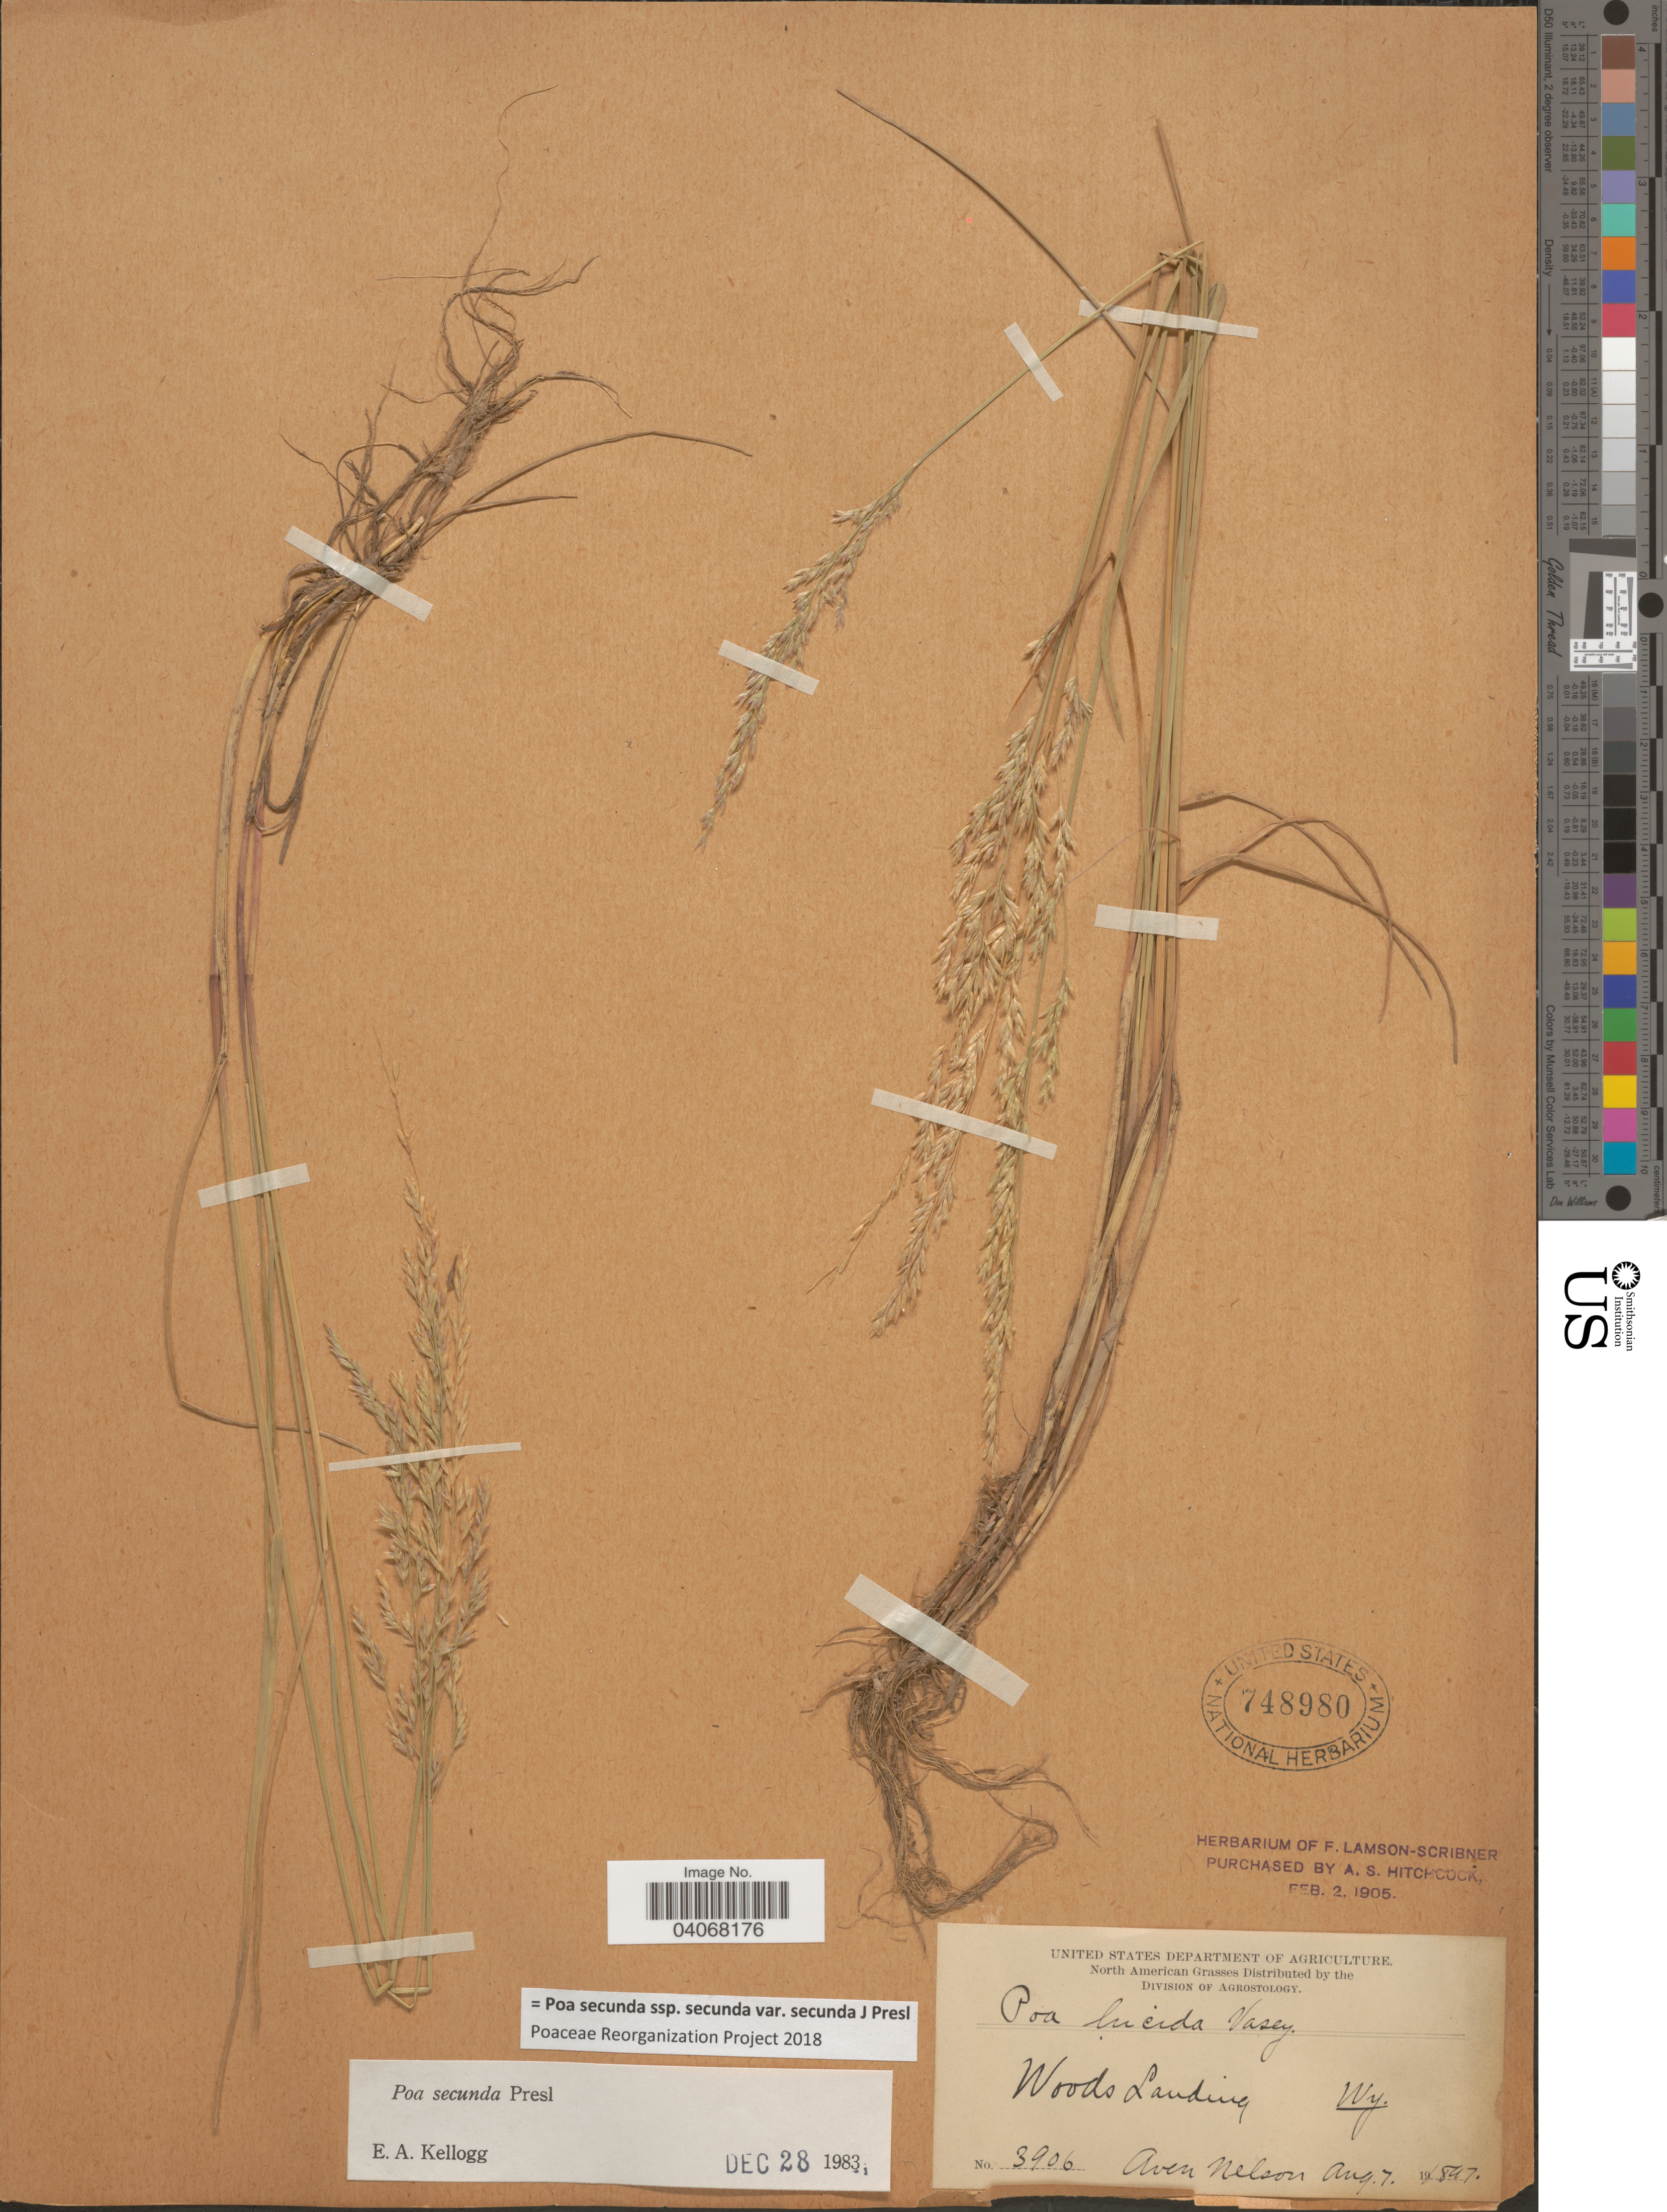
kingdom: Plantae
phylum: Tracheophyta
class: Liliopsida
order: Poales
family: Poaceae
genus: Poa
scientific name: Poa secunda subsp. secunda var. secunda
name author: J. Presl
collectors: A. Nelson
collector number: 3906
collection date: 1897-08-07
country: United States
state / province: Wyoming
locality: Woods Landing.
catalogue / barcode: US 748980